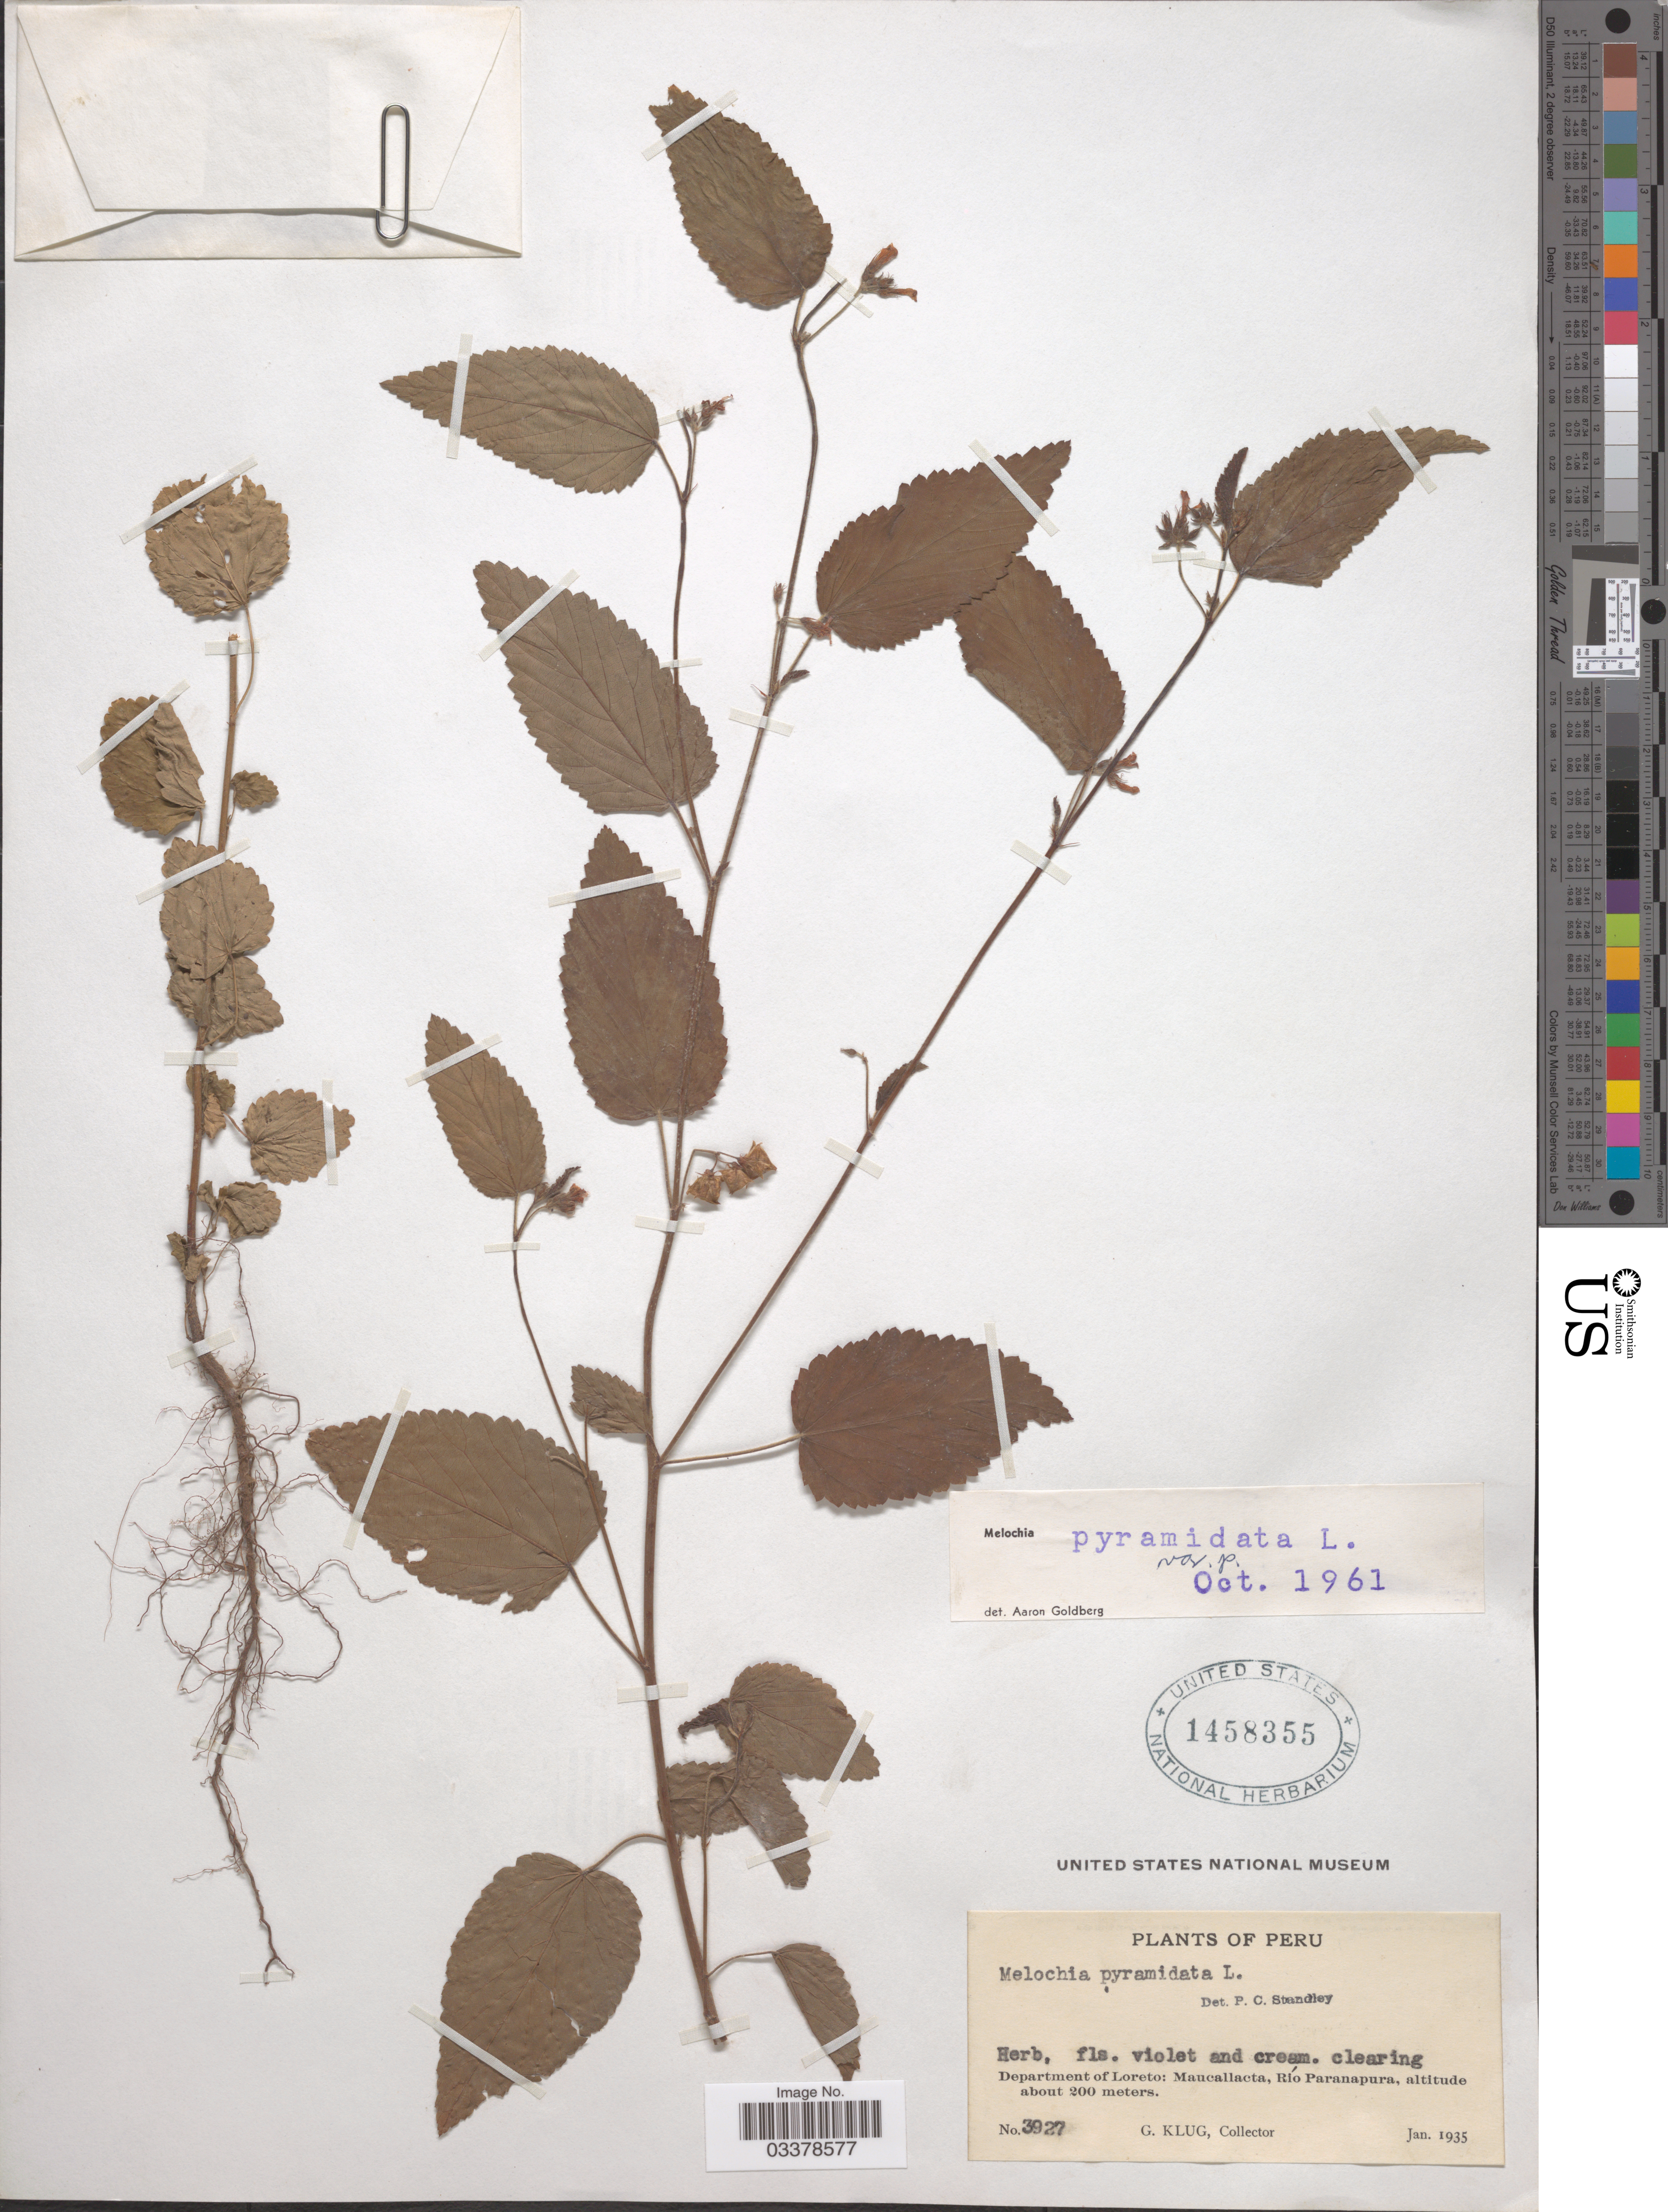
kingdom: Plantae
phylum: Tracheophyta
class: Magnoliopsida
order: Malvales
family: Malvaceae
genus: Melochia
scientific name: Melochia pyramidata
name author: L.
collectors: G. Klug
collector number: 3927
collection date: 1935-01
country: Peru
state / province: Loreto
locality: Department of Loreto: Maucallacta, Río Paranapura.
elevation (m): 200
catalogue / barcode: US 1458355